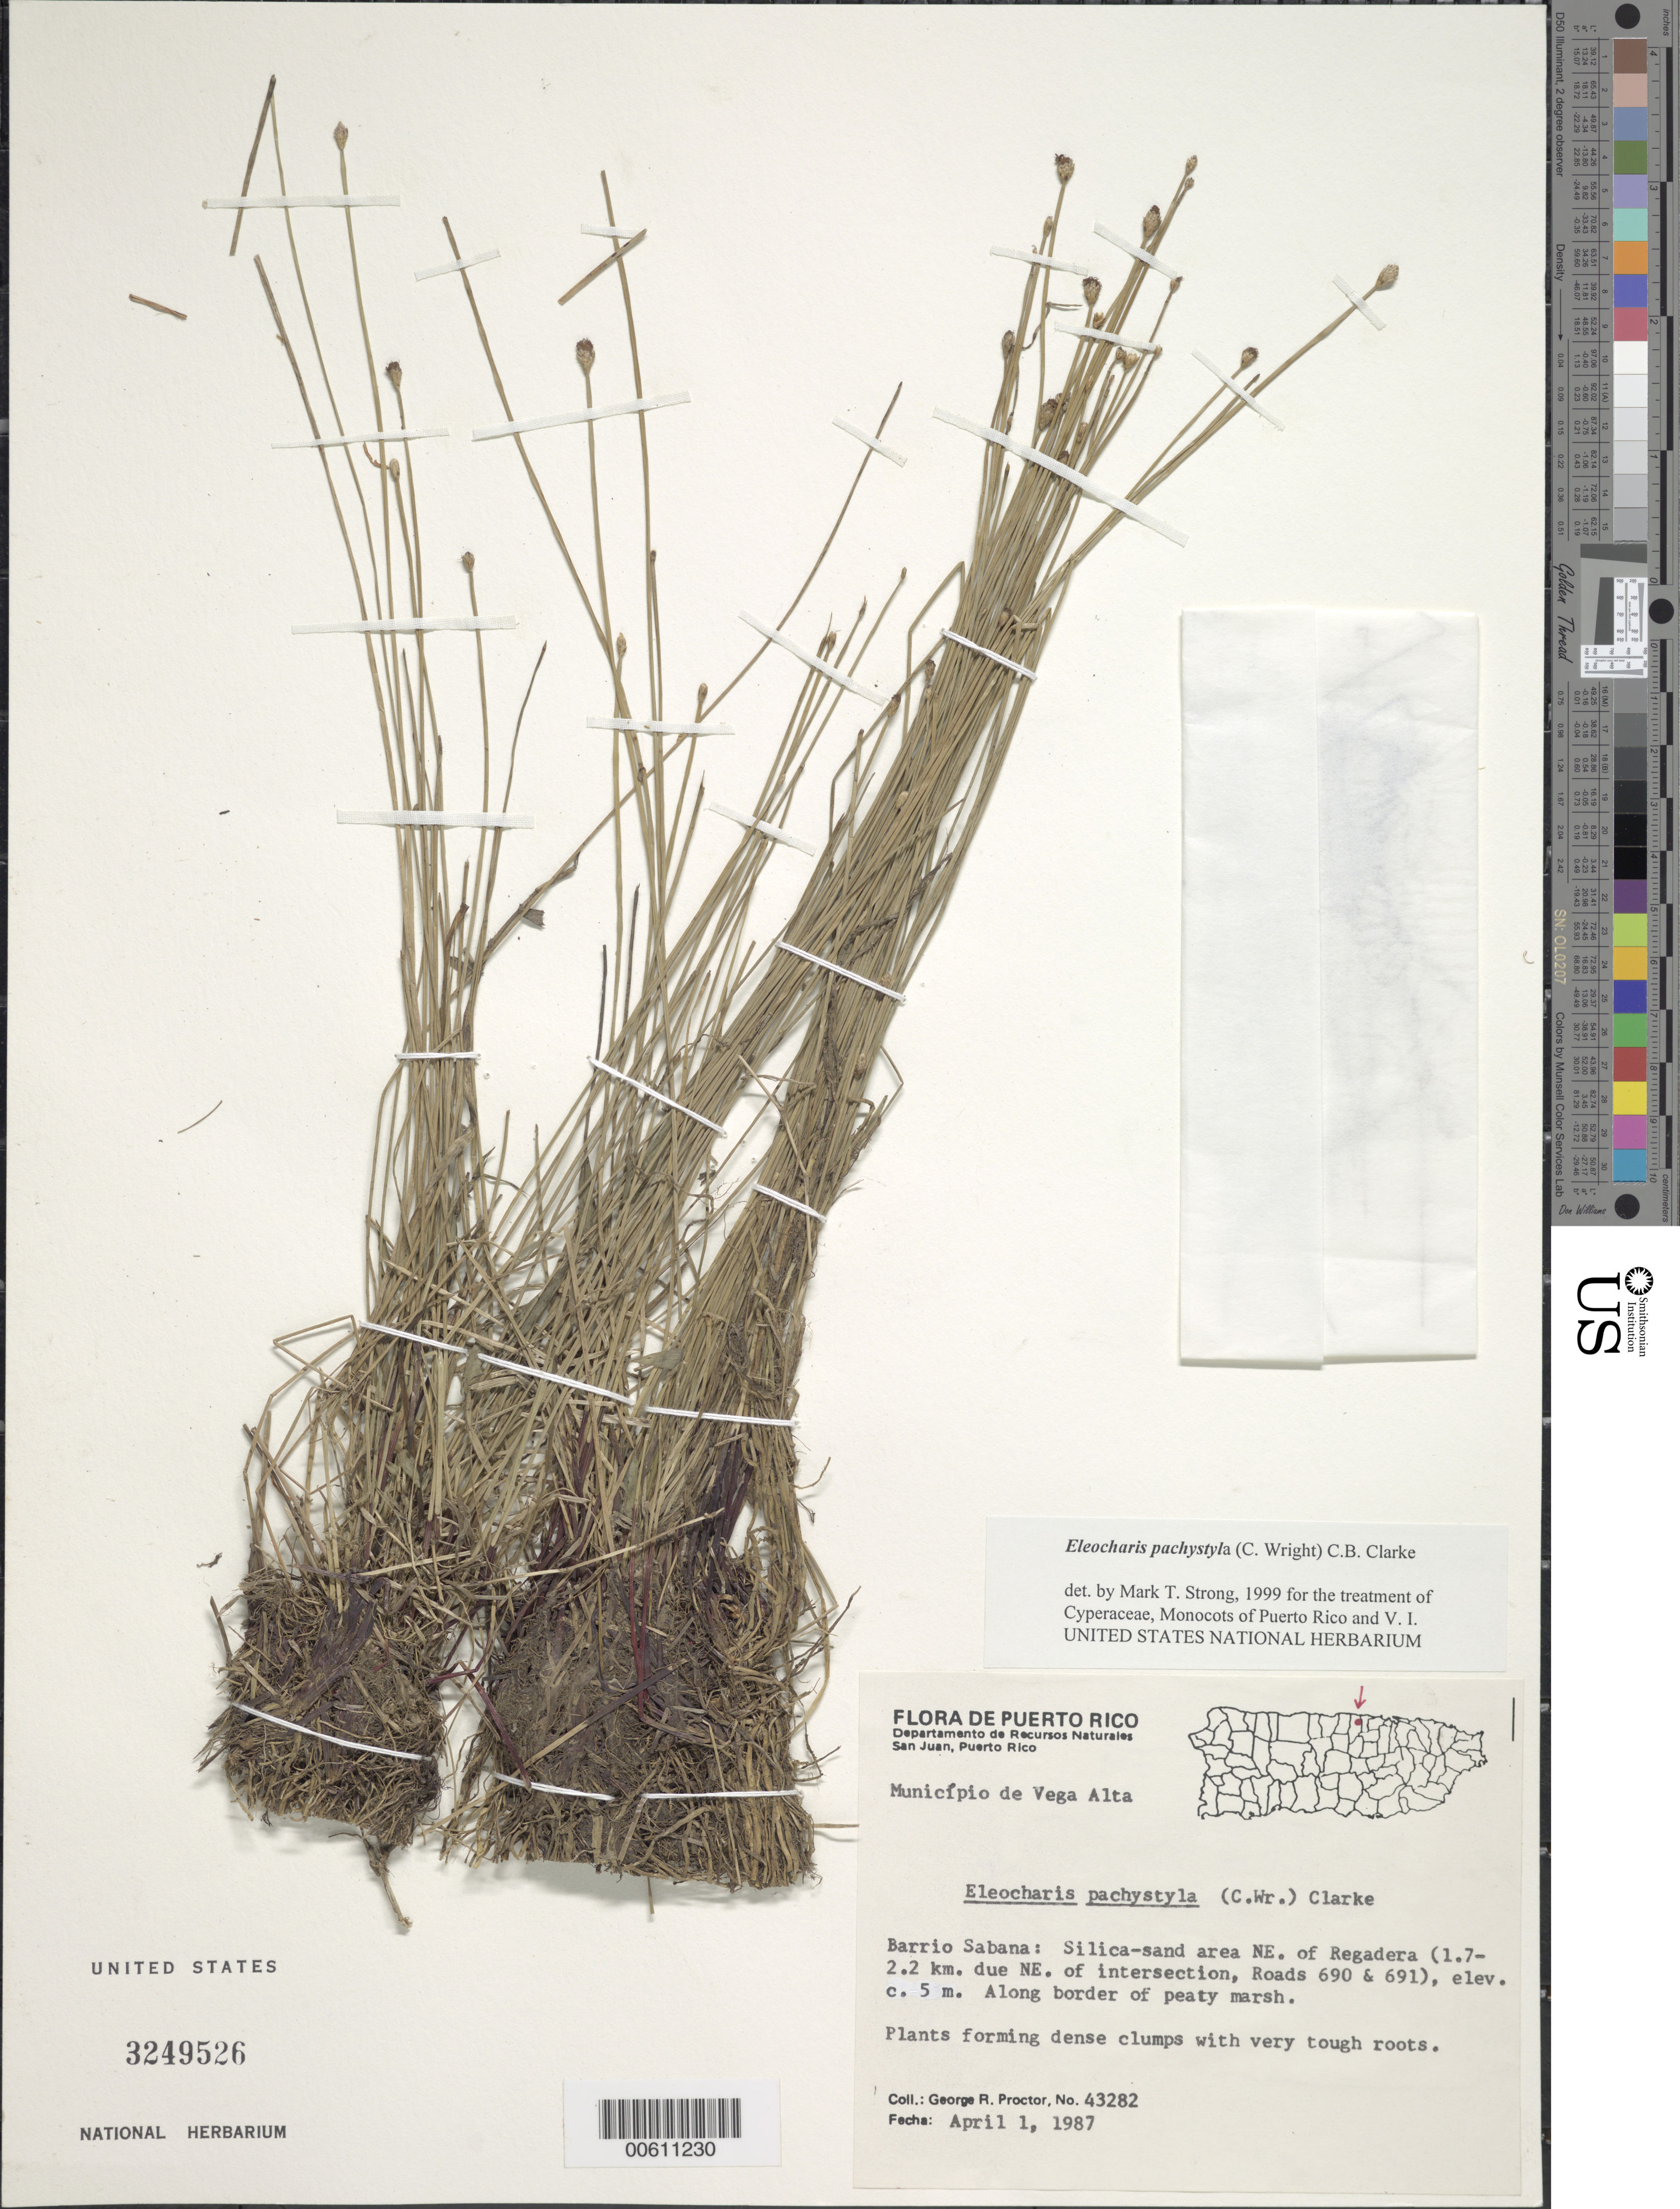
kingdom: Plantae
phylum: Tracheophyta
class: Liliopsida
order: Poales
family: Cyperaceae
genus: Eleocharis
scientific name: Eleocharis pachystyla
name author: (C. Wright) C.B. Clarke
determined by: Strong, M. T., (US), Smithsonian Institution - National Museum of Natural History (UNITED STATES)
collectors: G. R. Proctor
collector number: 43282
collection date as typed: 01 Apr 1987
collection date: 1987-04-01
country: Puerto Rico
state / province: Vega Alta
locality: Vega Alta: Barrio Sabana, silica-sand area NE of Regardera (1.7-2.2 km due NE of jct. Rds. 690 and 691.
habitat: Along border of peaty marsh.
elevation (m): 5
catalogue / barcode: US 3249526